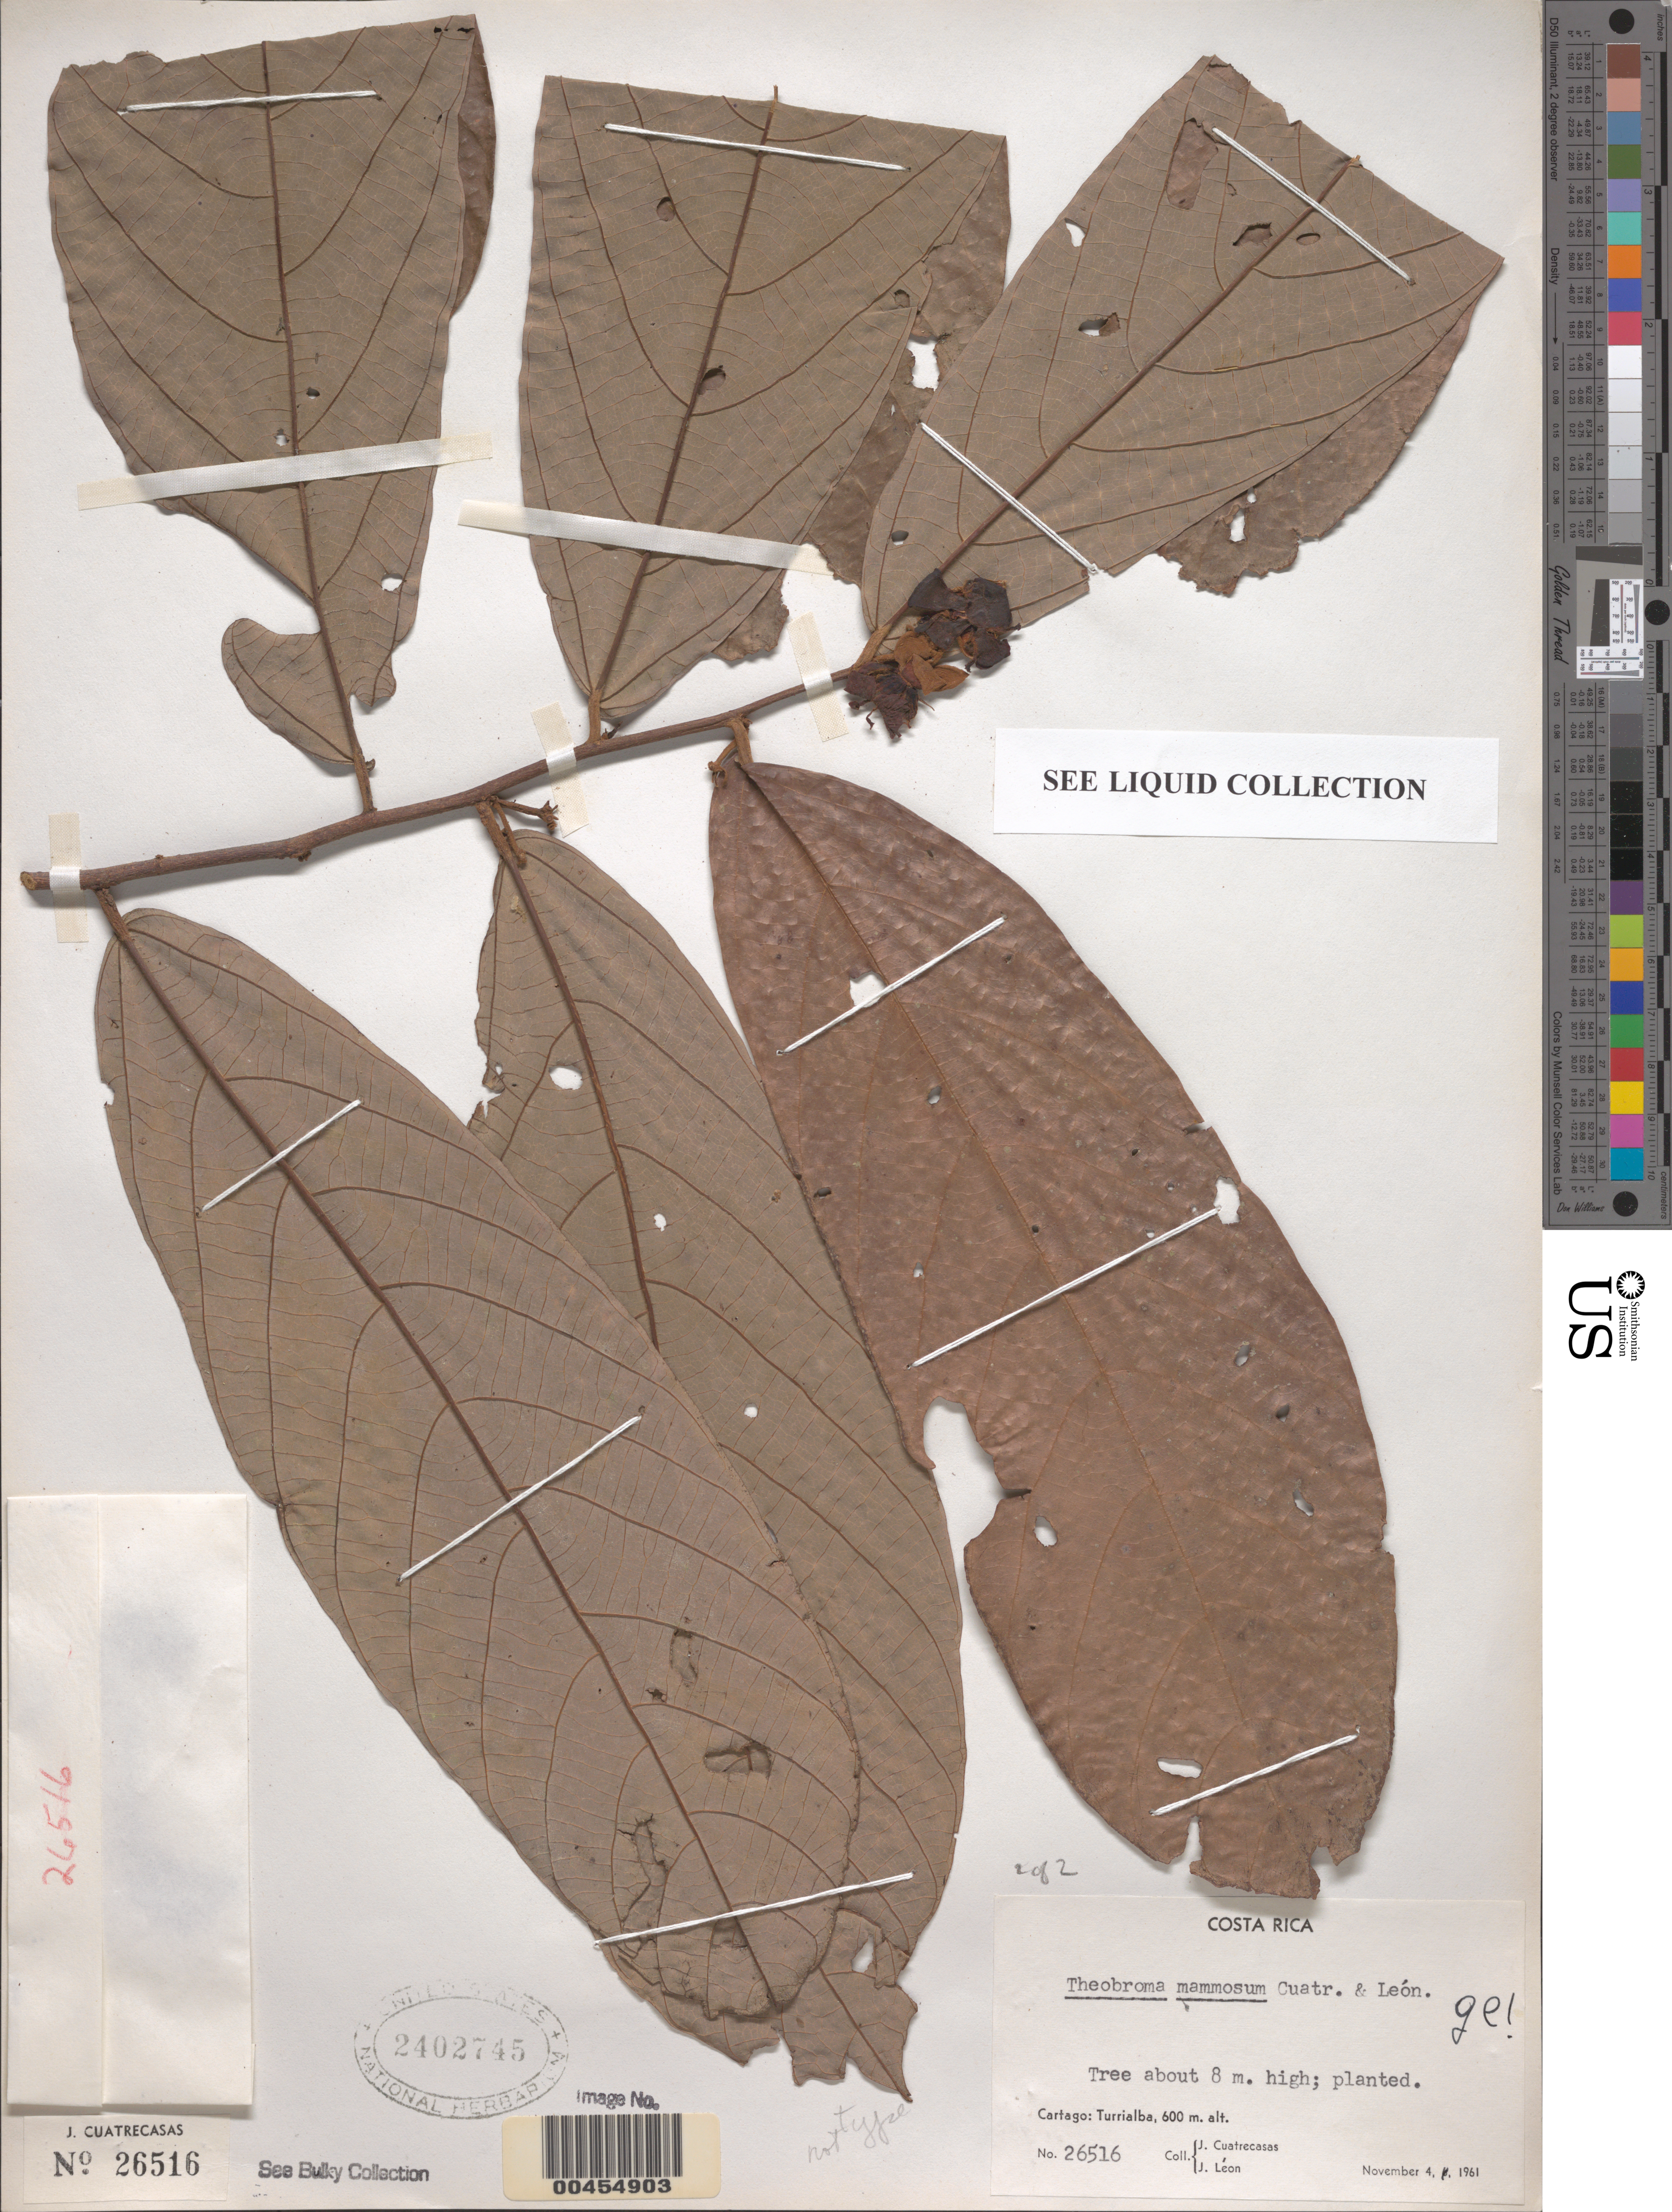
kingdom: Plantae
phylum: Tracheophyta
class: Magnoliopsida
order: Malvales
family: Malvaceae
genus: Theobroma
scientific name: Theobroma angustifolium f. mammosum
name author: (Cuatrec. & J. León) Colli-Silva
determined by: Dorr, L. J., (BOT), Smithsonian Institution - National Museum of Natural History (UNITED STATES)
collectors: J. Cuatrecasas & J. León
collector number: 26516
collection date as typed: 04 Nov 1961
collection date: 1961-11-04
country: Costa Rica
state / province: Cartago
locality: Turrialba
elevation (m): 600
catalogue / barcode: US 2402745